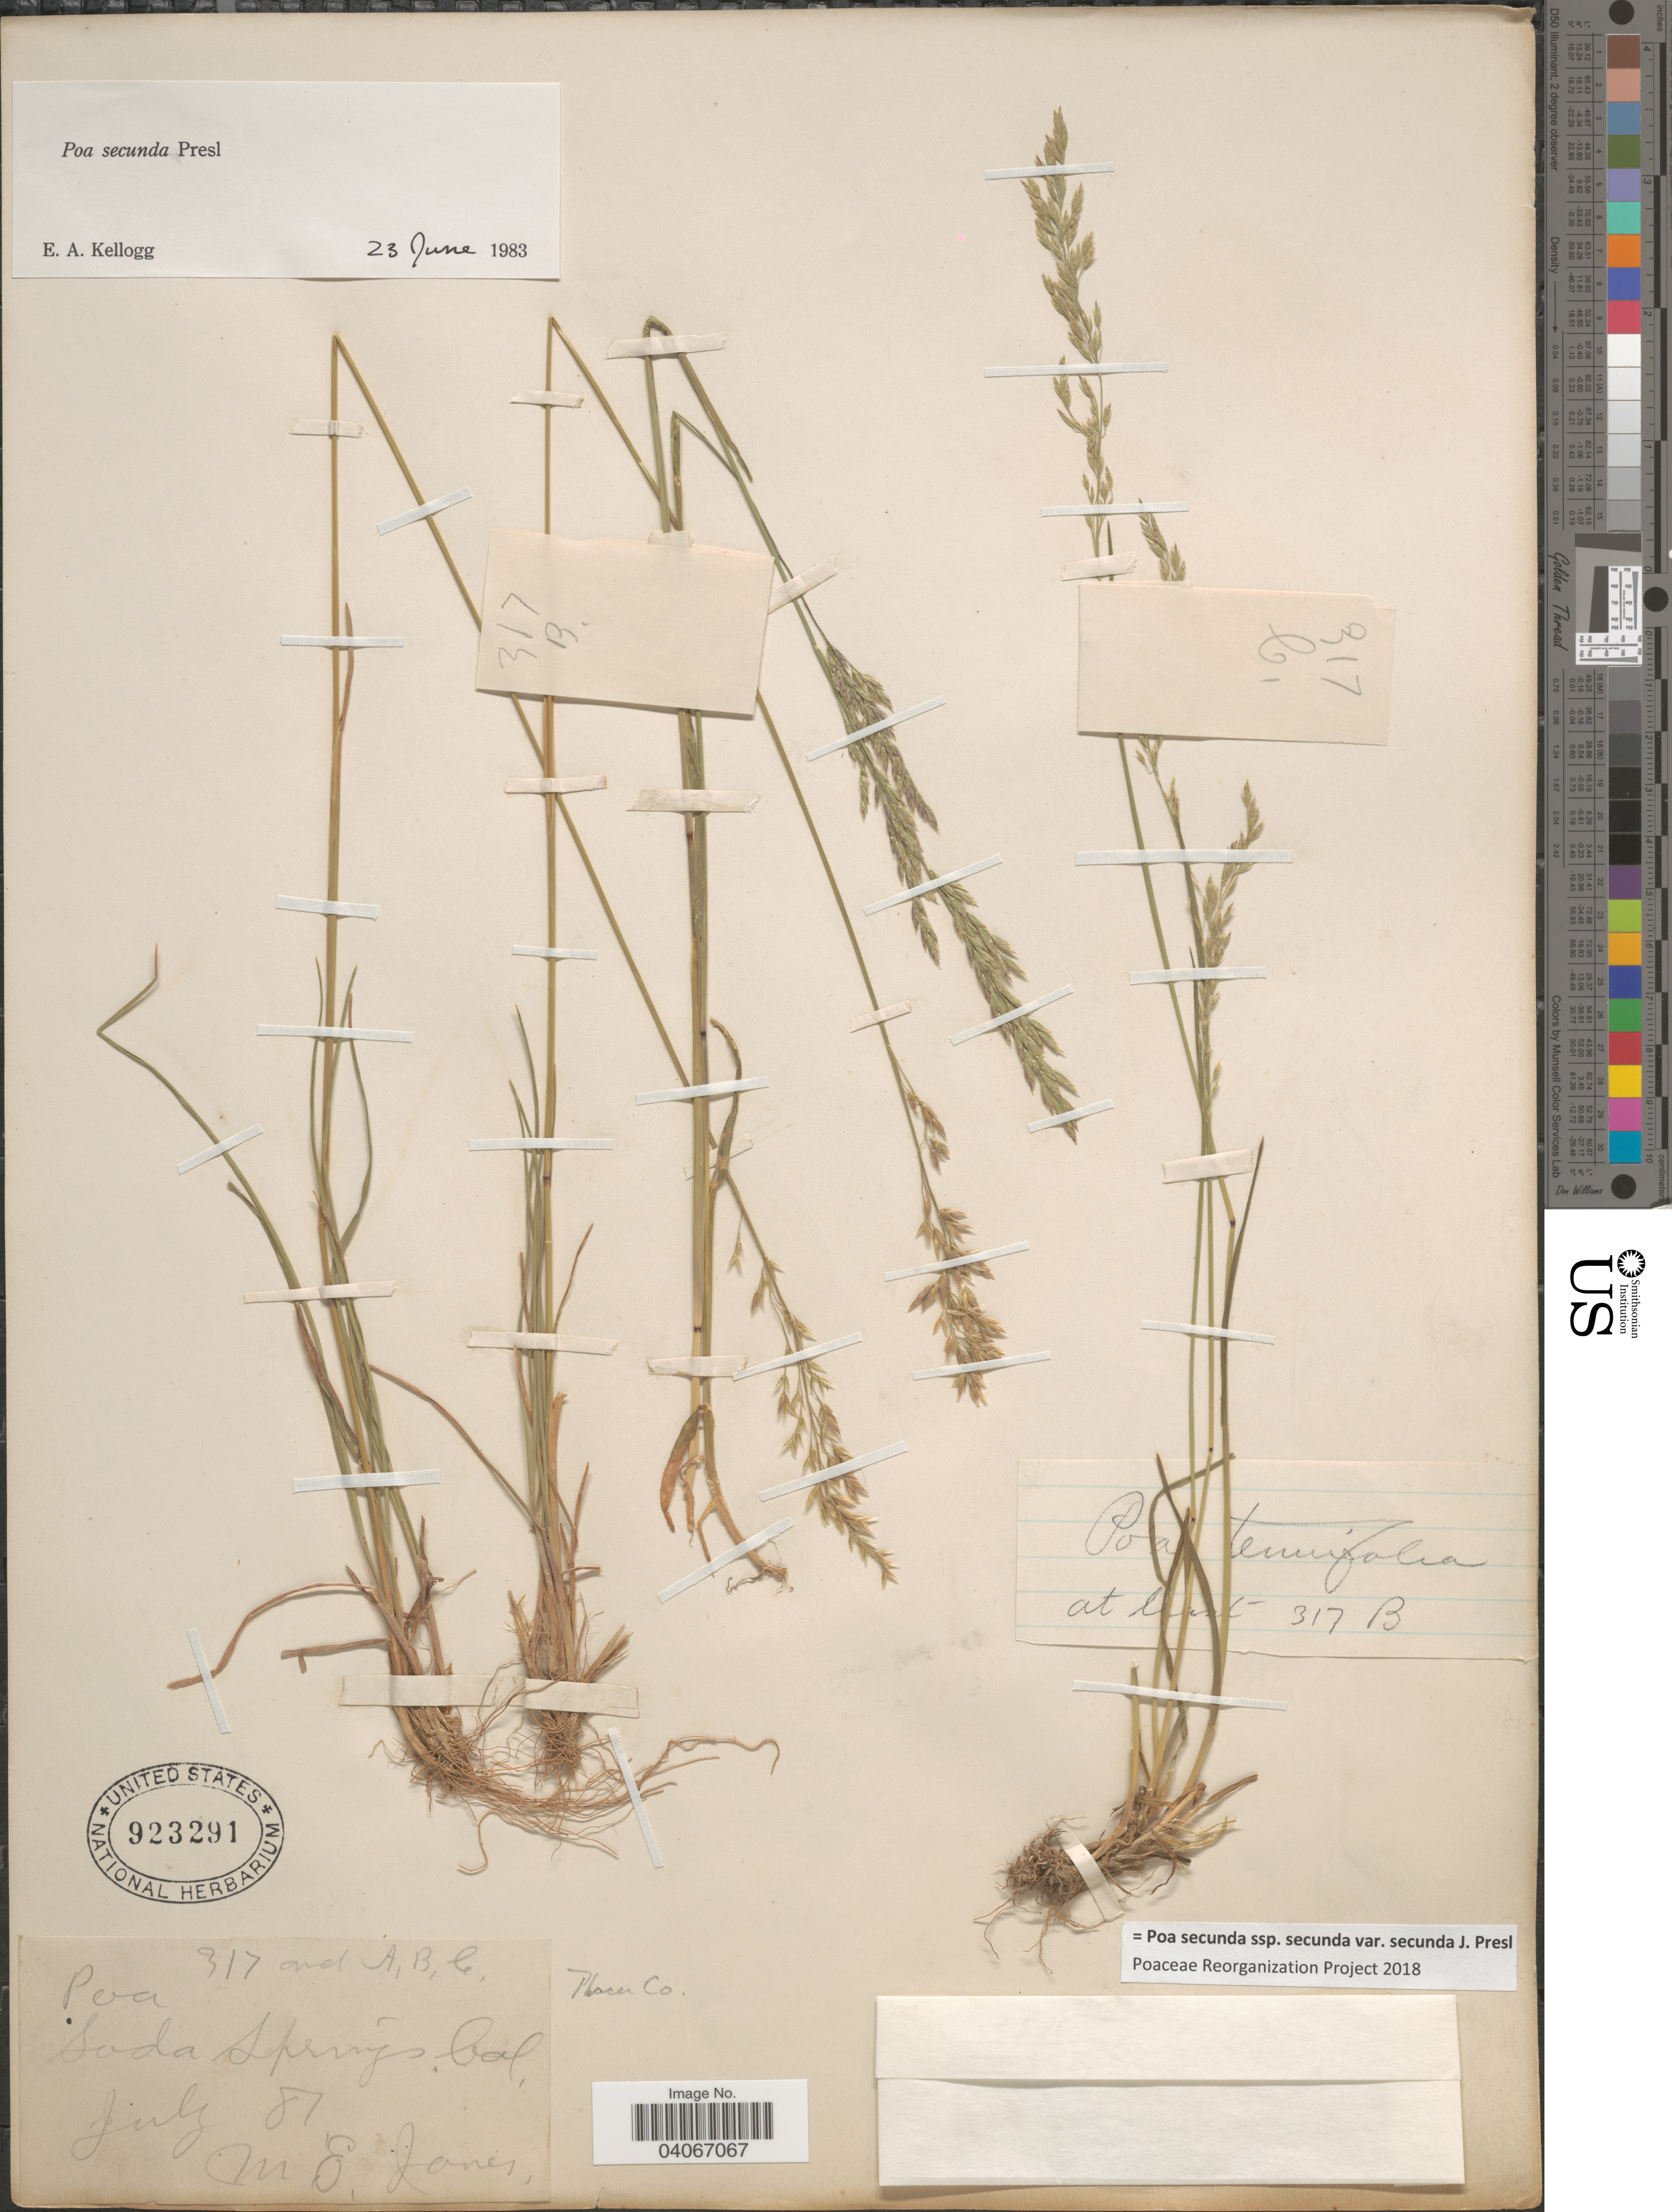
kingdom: Plantae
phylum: Tracheophyta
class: Liliopsida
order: Poales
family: Poaceae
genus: Poa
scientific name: Poa secunda subsp. secunda var. secunda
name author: J. Presl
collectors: M. E. Jones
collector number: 317*?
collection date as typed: Transcribed d/m/y: /7/81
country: United States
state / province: California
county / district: Placer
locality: Soda Springs. Placer Co.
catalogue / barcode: US 923291